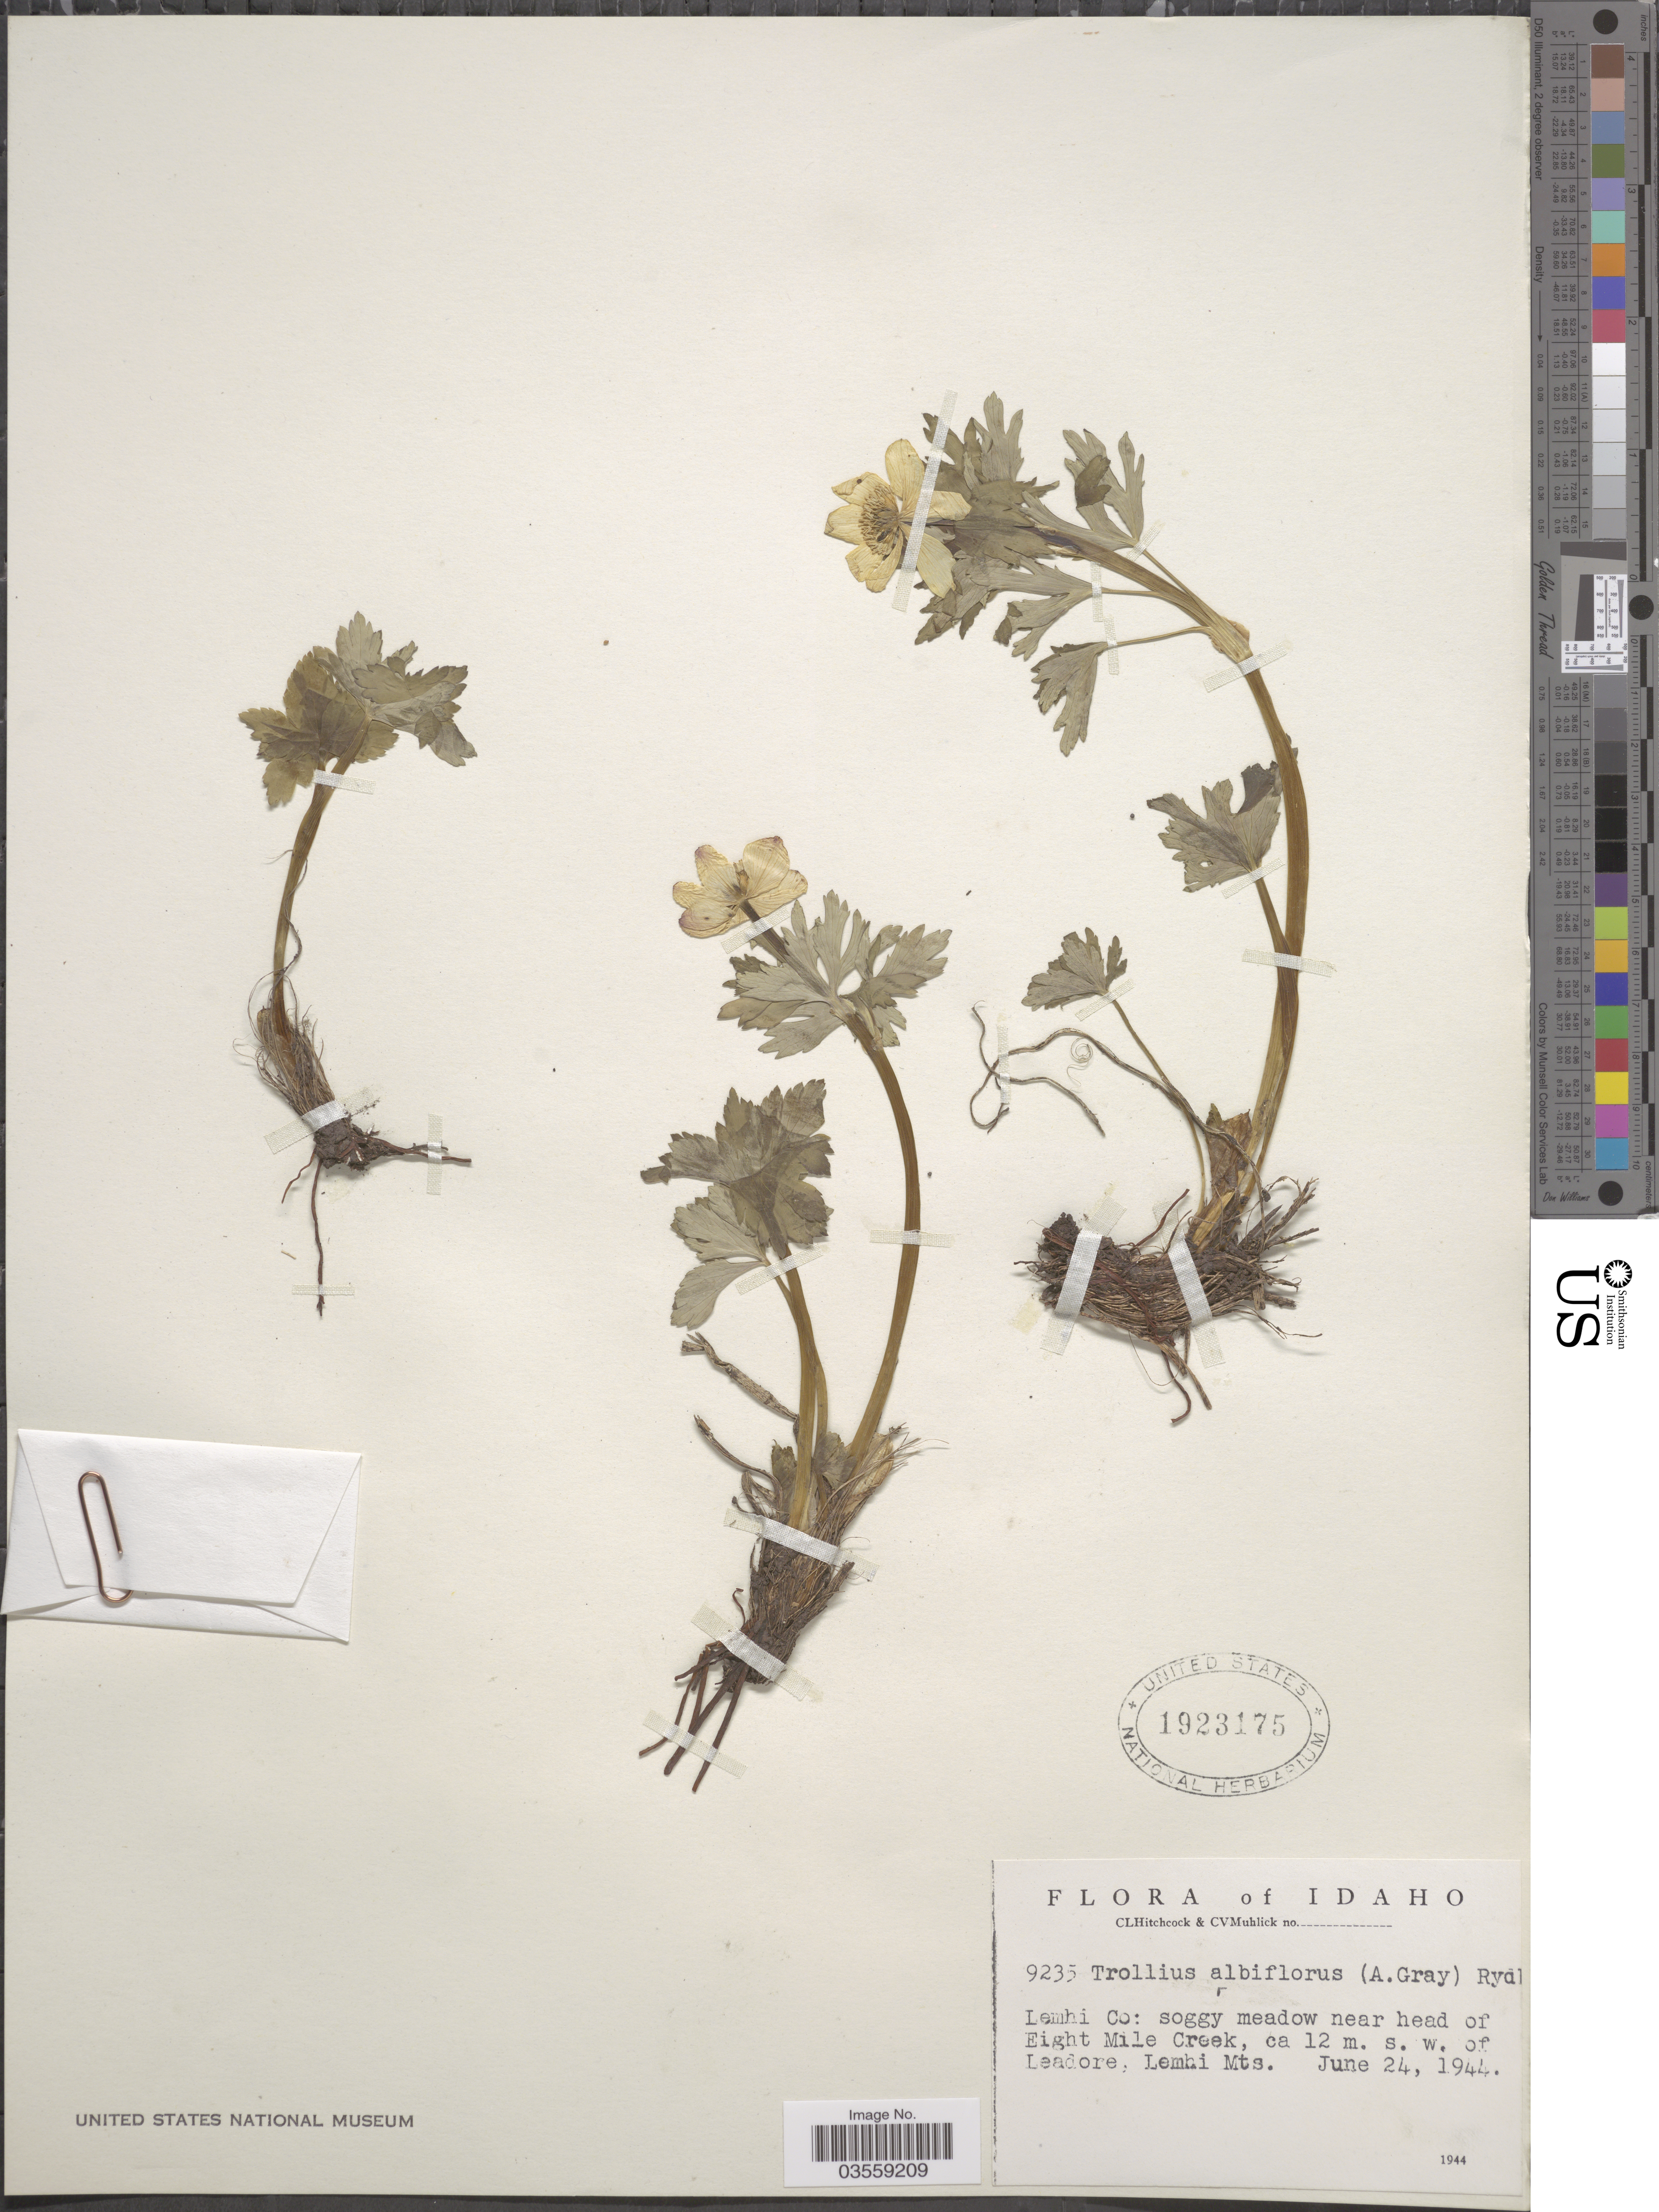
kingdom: Plantae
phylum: Tracheophyta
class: Magnoliopsida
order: Ranunculales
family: Ranunculaceae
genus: Trollius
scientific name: Trollius laxus var. albiflorus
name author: A. Gray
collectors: C. L. Hitchcock & C. V. Muhlick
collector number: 9235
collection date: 1944-06-24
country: United States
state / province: Idaho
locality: Lemhi Co: soggy meadow near head of Eight Mile Creek, ca 12 m. s. w. of Leadore, Lemhi Mts.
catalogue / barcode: US 1923175